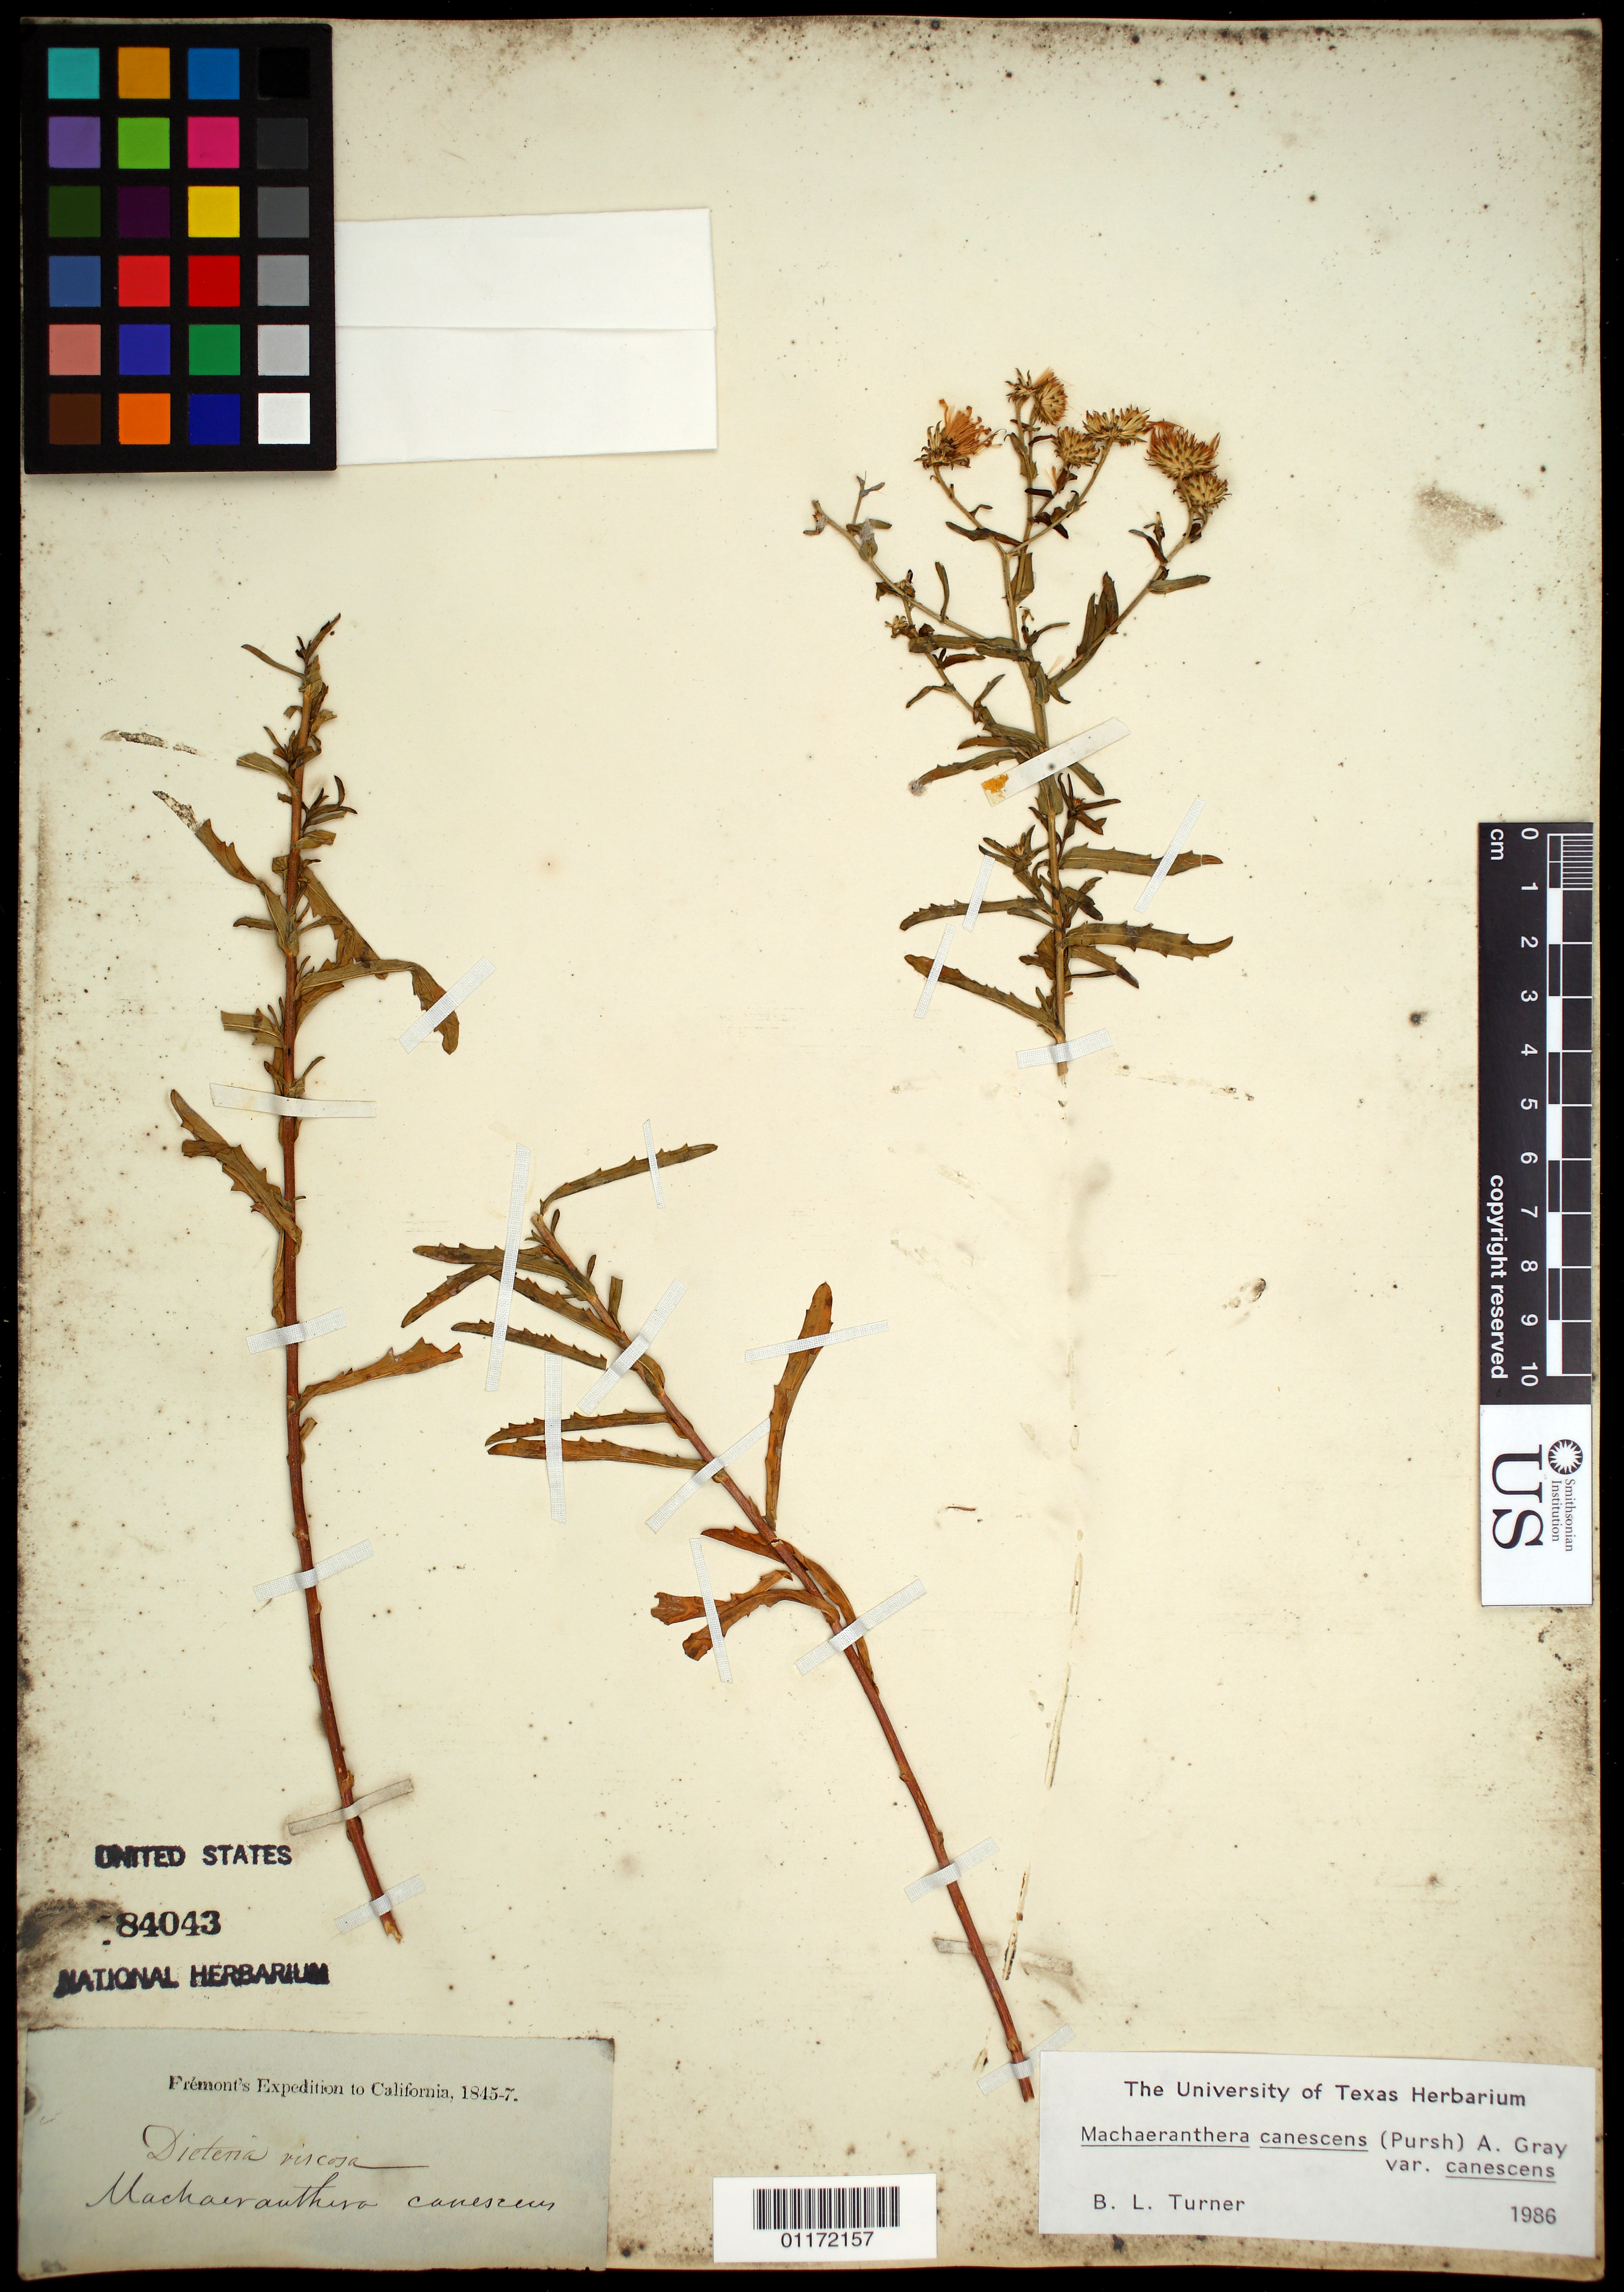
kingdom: Plantae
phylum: Tracheophyta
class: Magnoliopsida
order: Asterales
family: Asteraceae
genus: Machaeranthera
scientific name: Machaeranthera canescens var. canescens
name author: (Pursh) A. Gray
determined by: Turner, B. L.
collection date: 1845/1847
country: United States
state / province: California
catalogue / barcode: US 84043